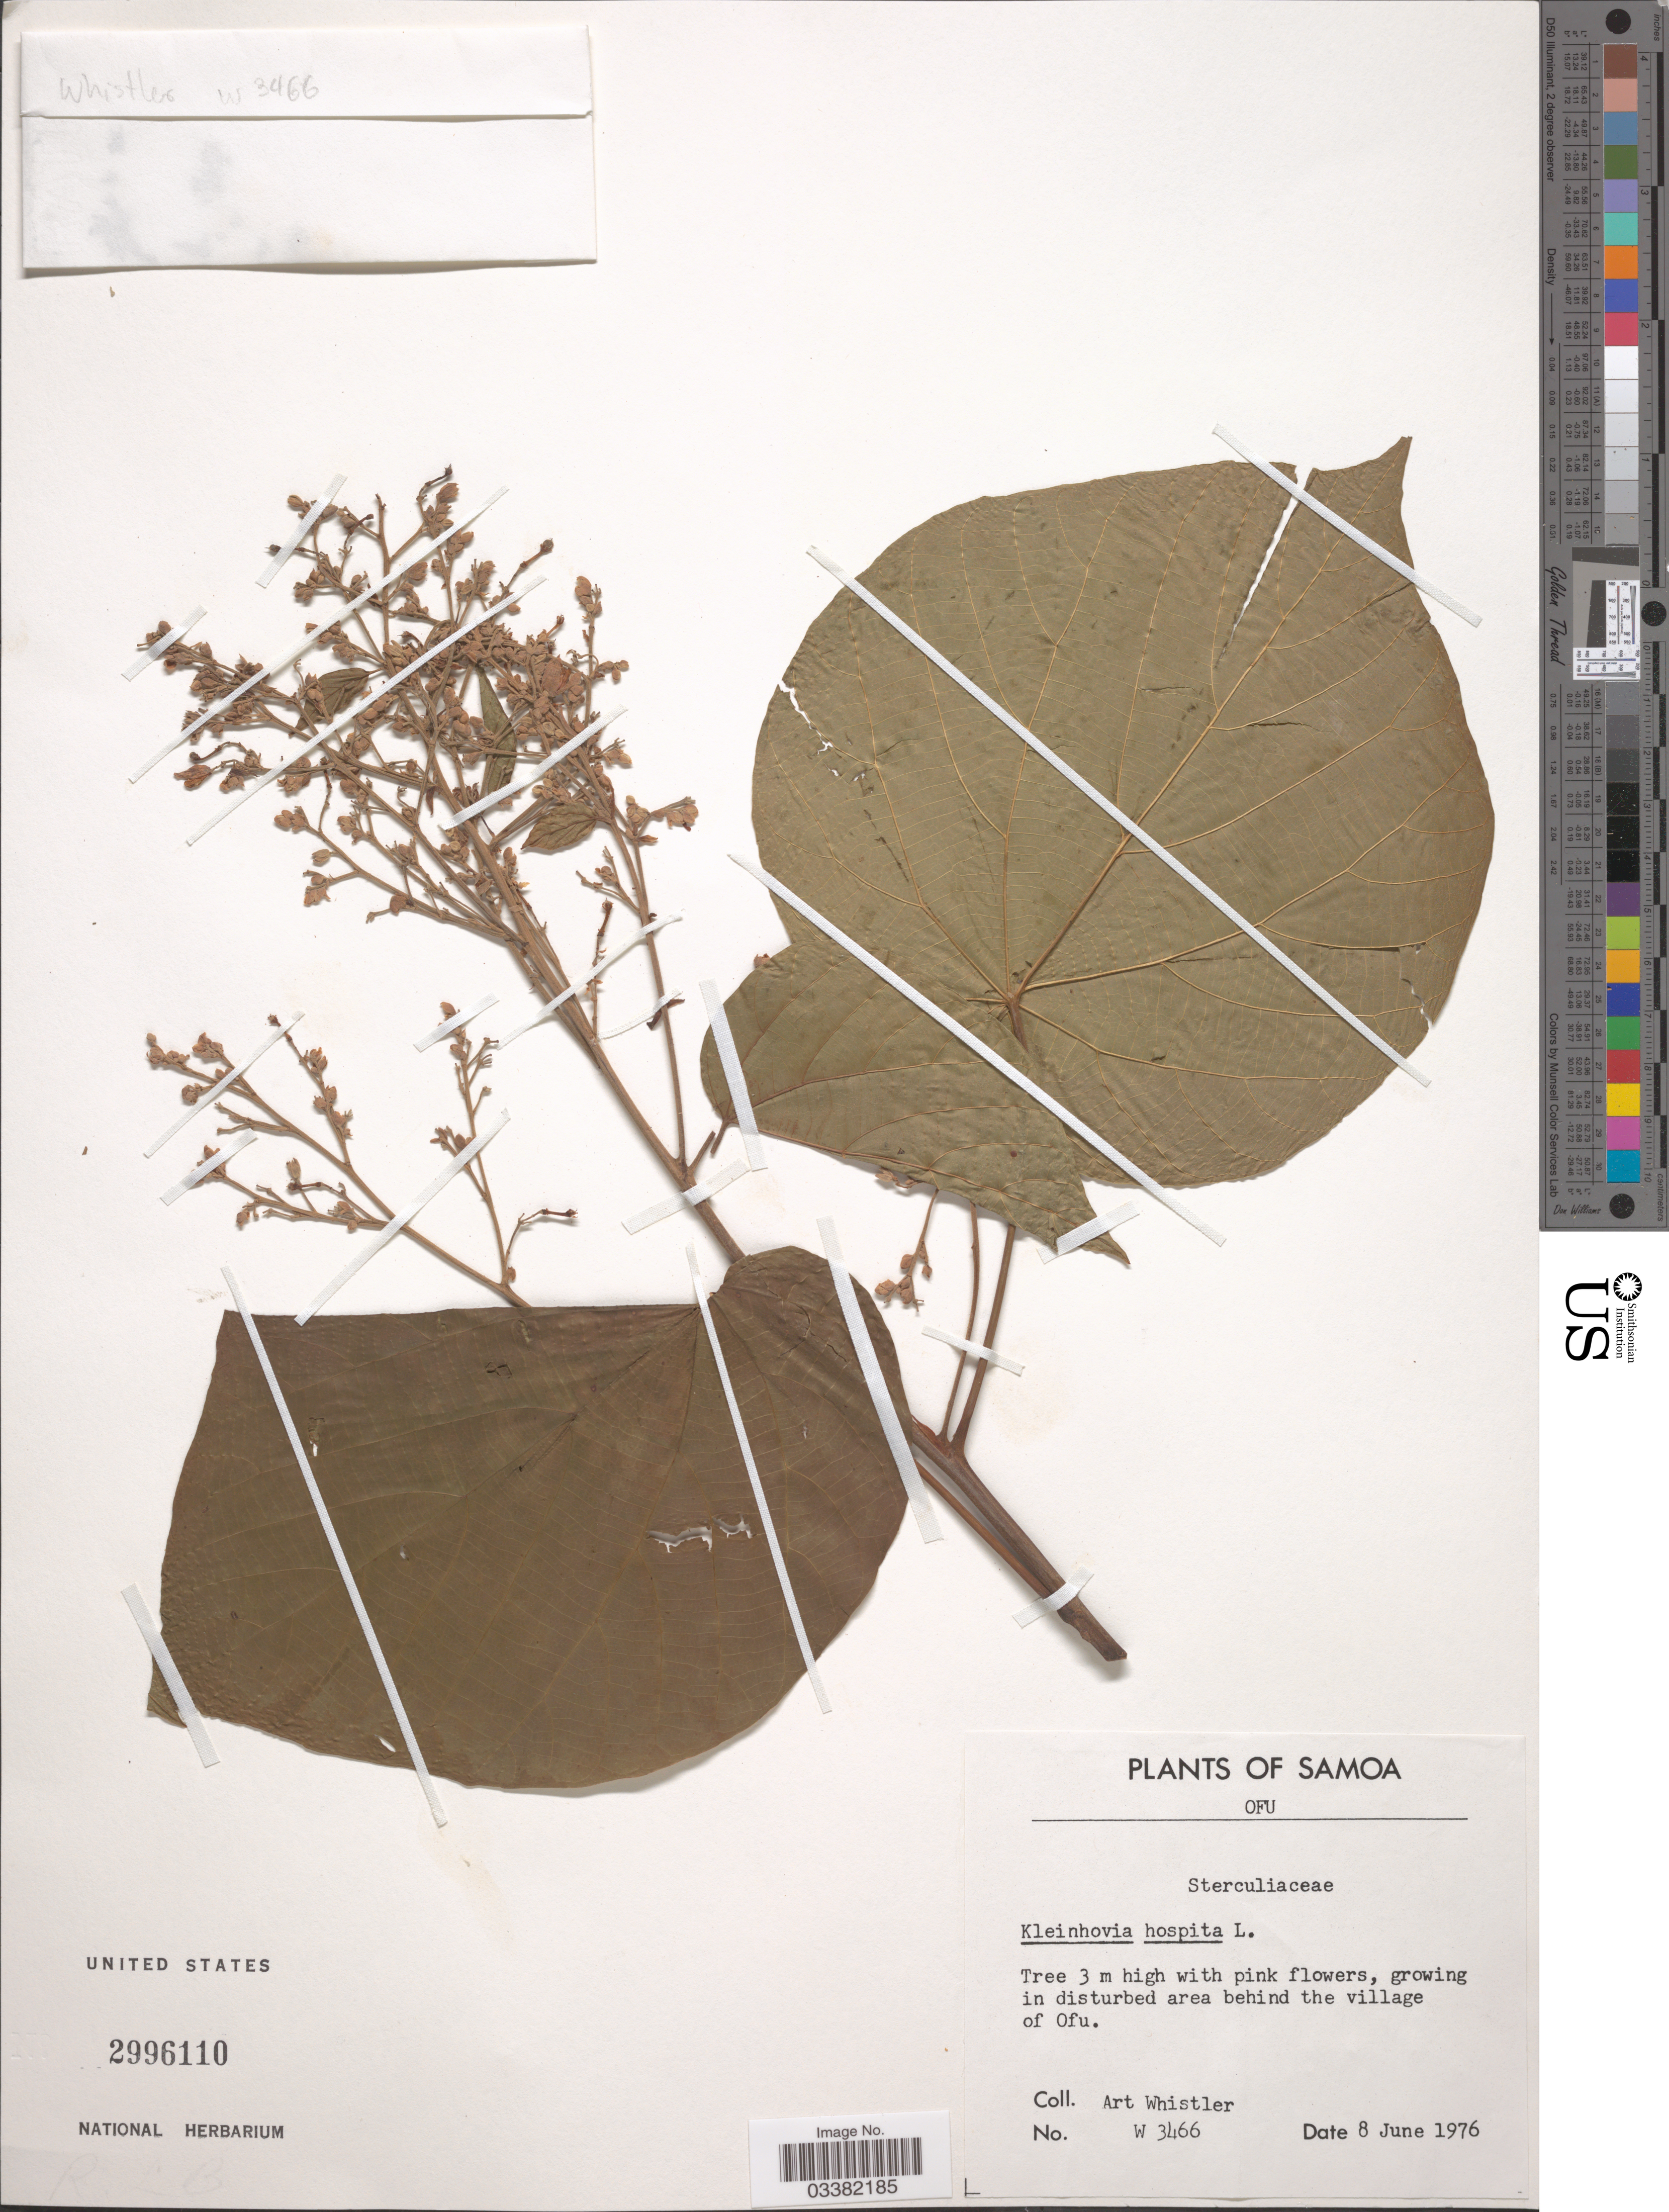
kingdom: Plantae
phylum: Tracheophyta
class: Magnoliopsida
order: Malvales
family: Malvaceae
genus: Kleinhovia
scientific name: Kleinhovia hospita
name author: L.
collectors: A. Whistler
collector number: W3466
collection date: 1976-06-08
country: American Samoa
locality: Samoa. Ofu. Behind the village of Ofu.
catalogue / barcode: US 2996110